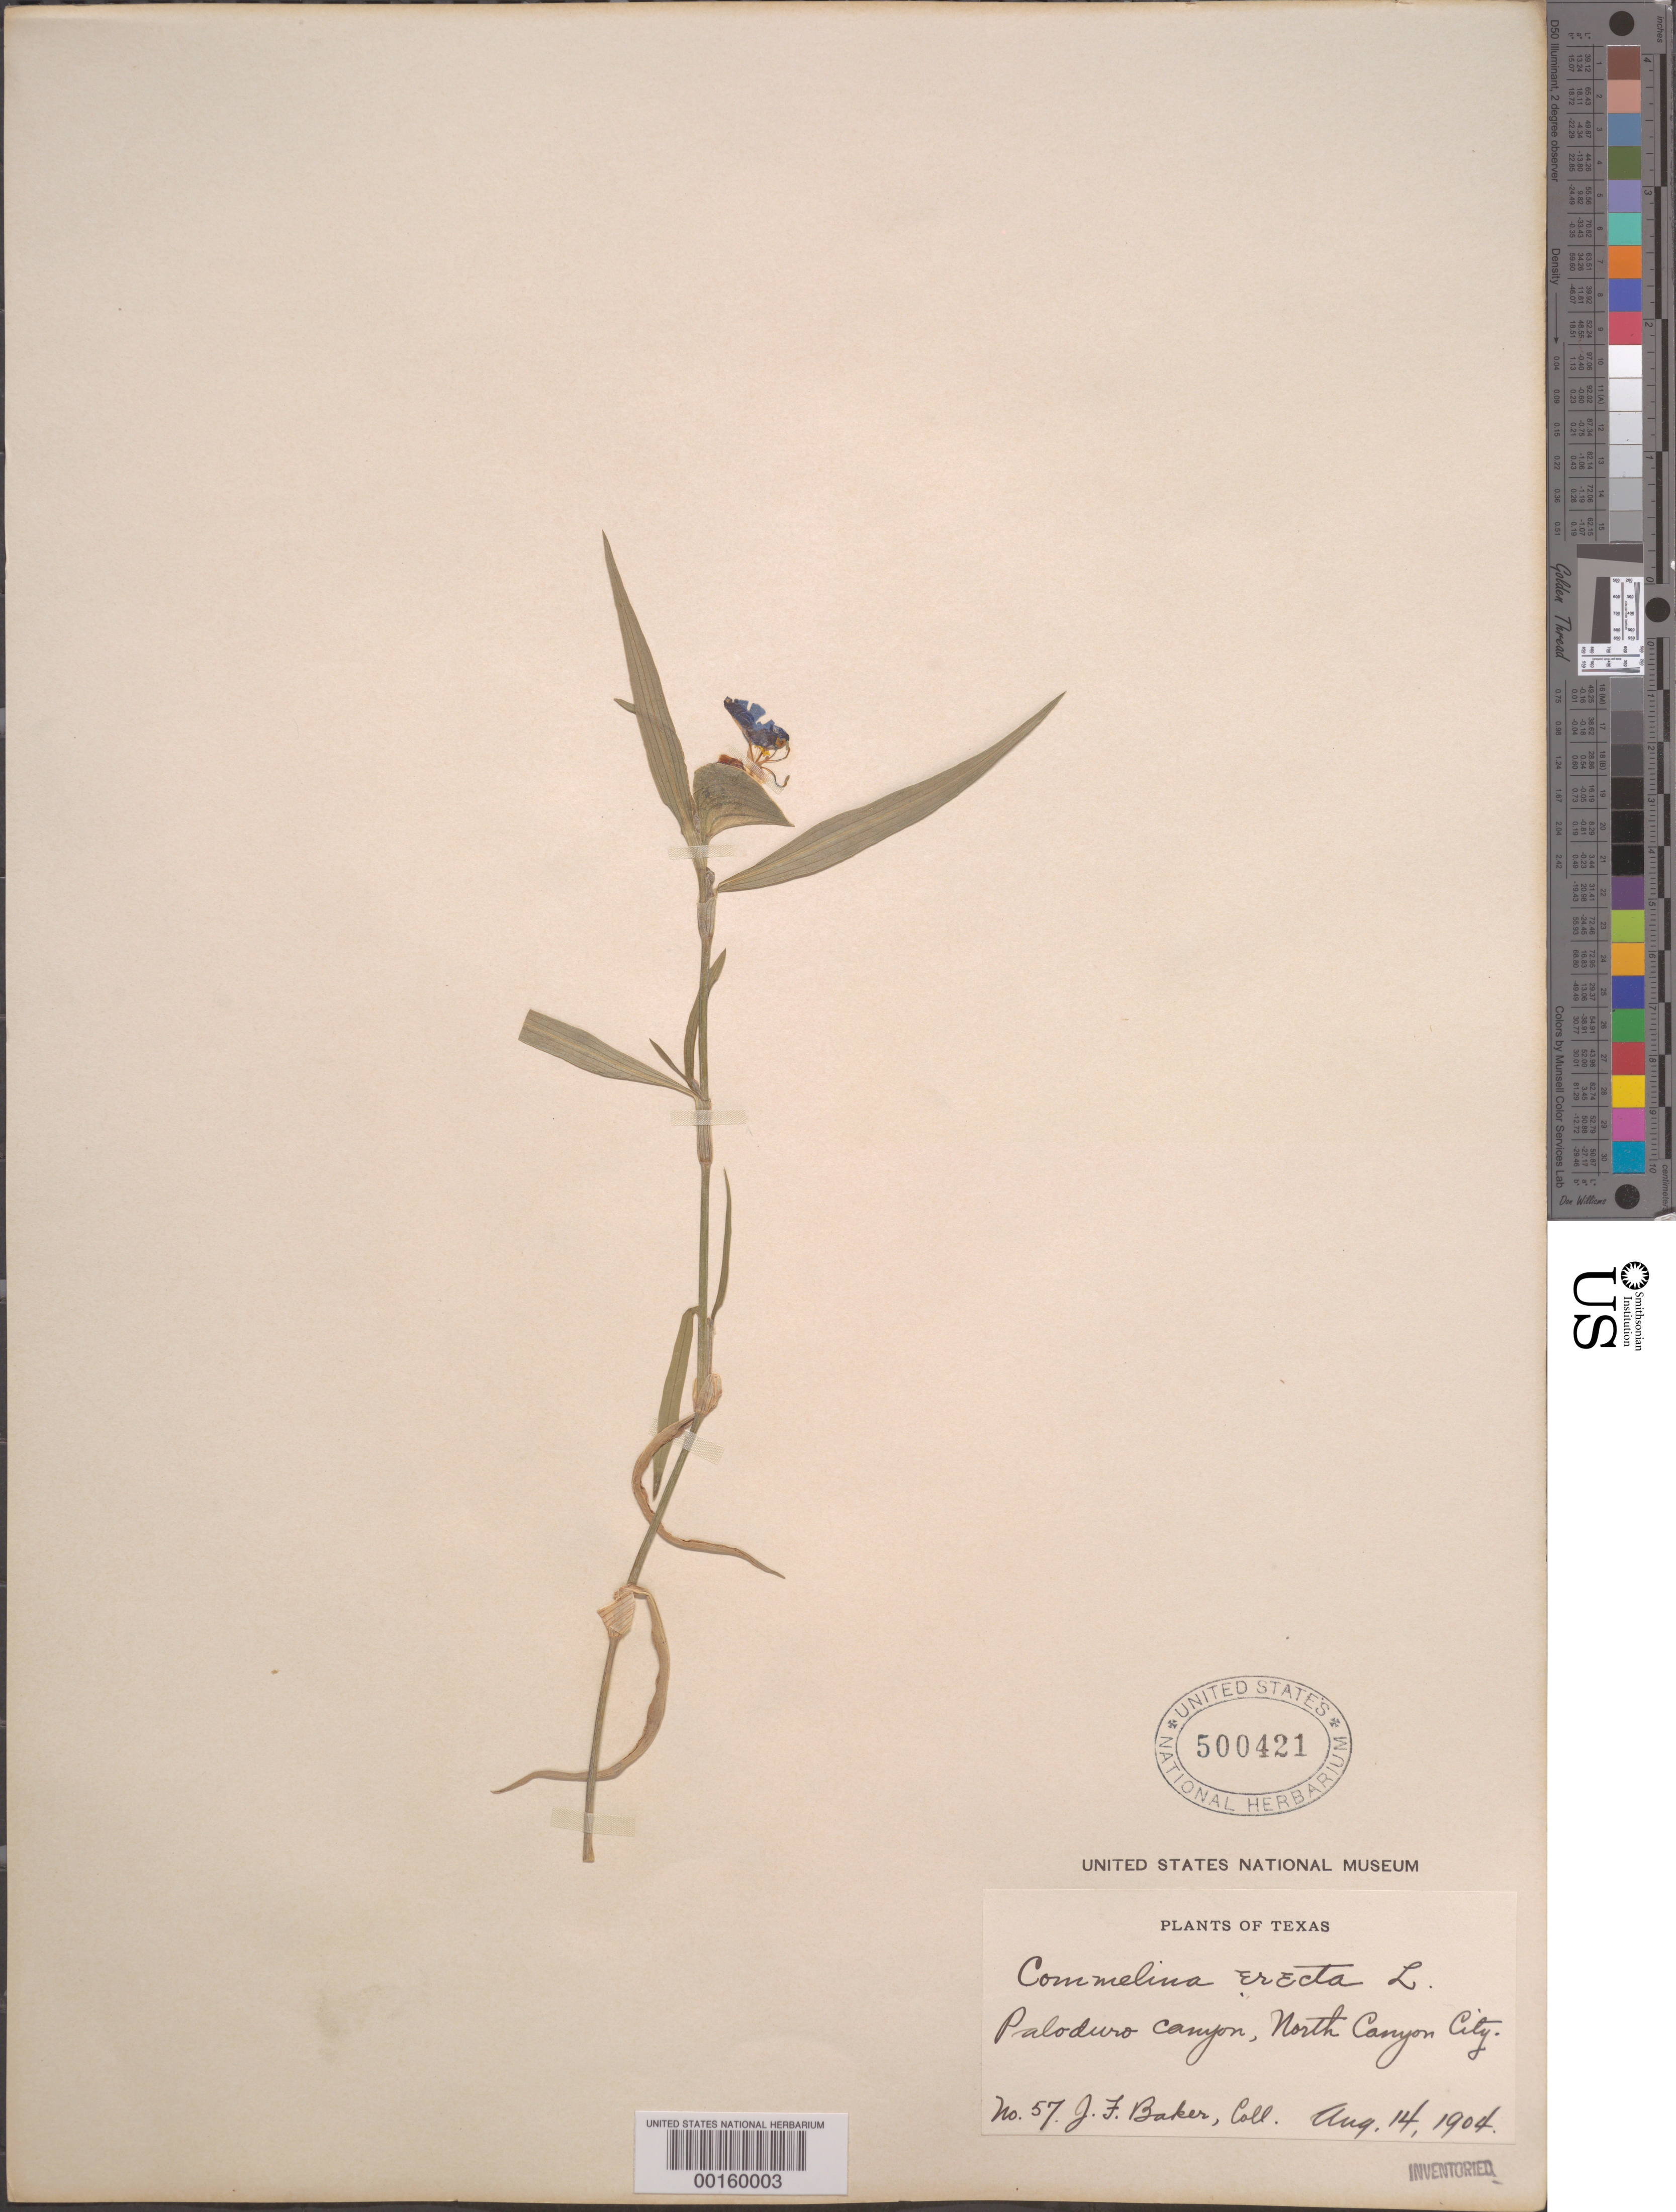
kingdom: Plantae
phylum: Tracheophyta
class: Liliopsida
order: Commelinales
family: Commelinaceae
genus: Commelina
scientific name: Commelina erecta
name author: L.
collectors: J. F. Baker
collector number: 57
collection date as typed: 14 Aug 1904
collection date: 1904-08-14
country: United States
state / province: Texas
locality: North canyon city, paloduro canyon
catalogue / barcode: US 500421